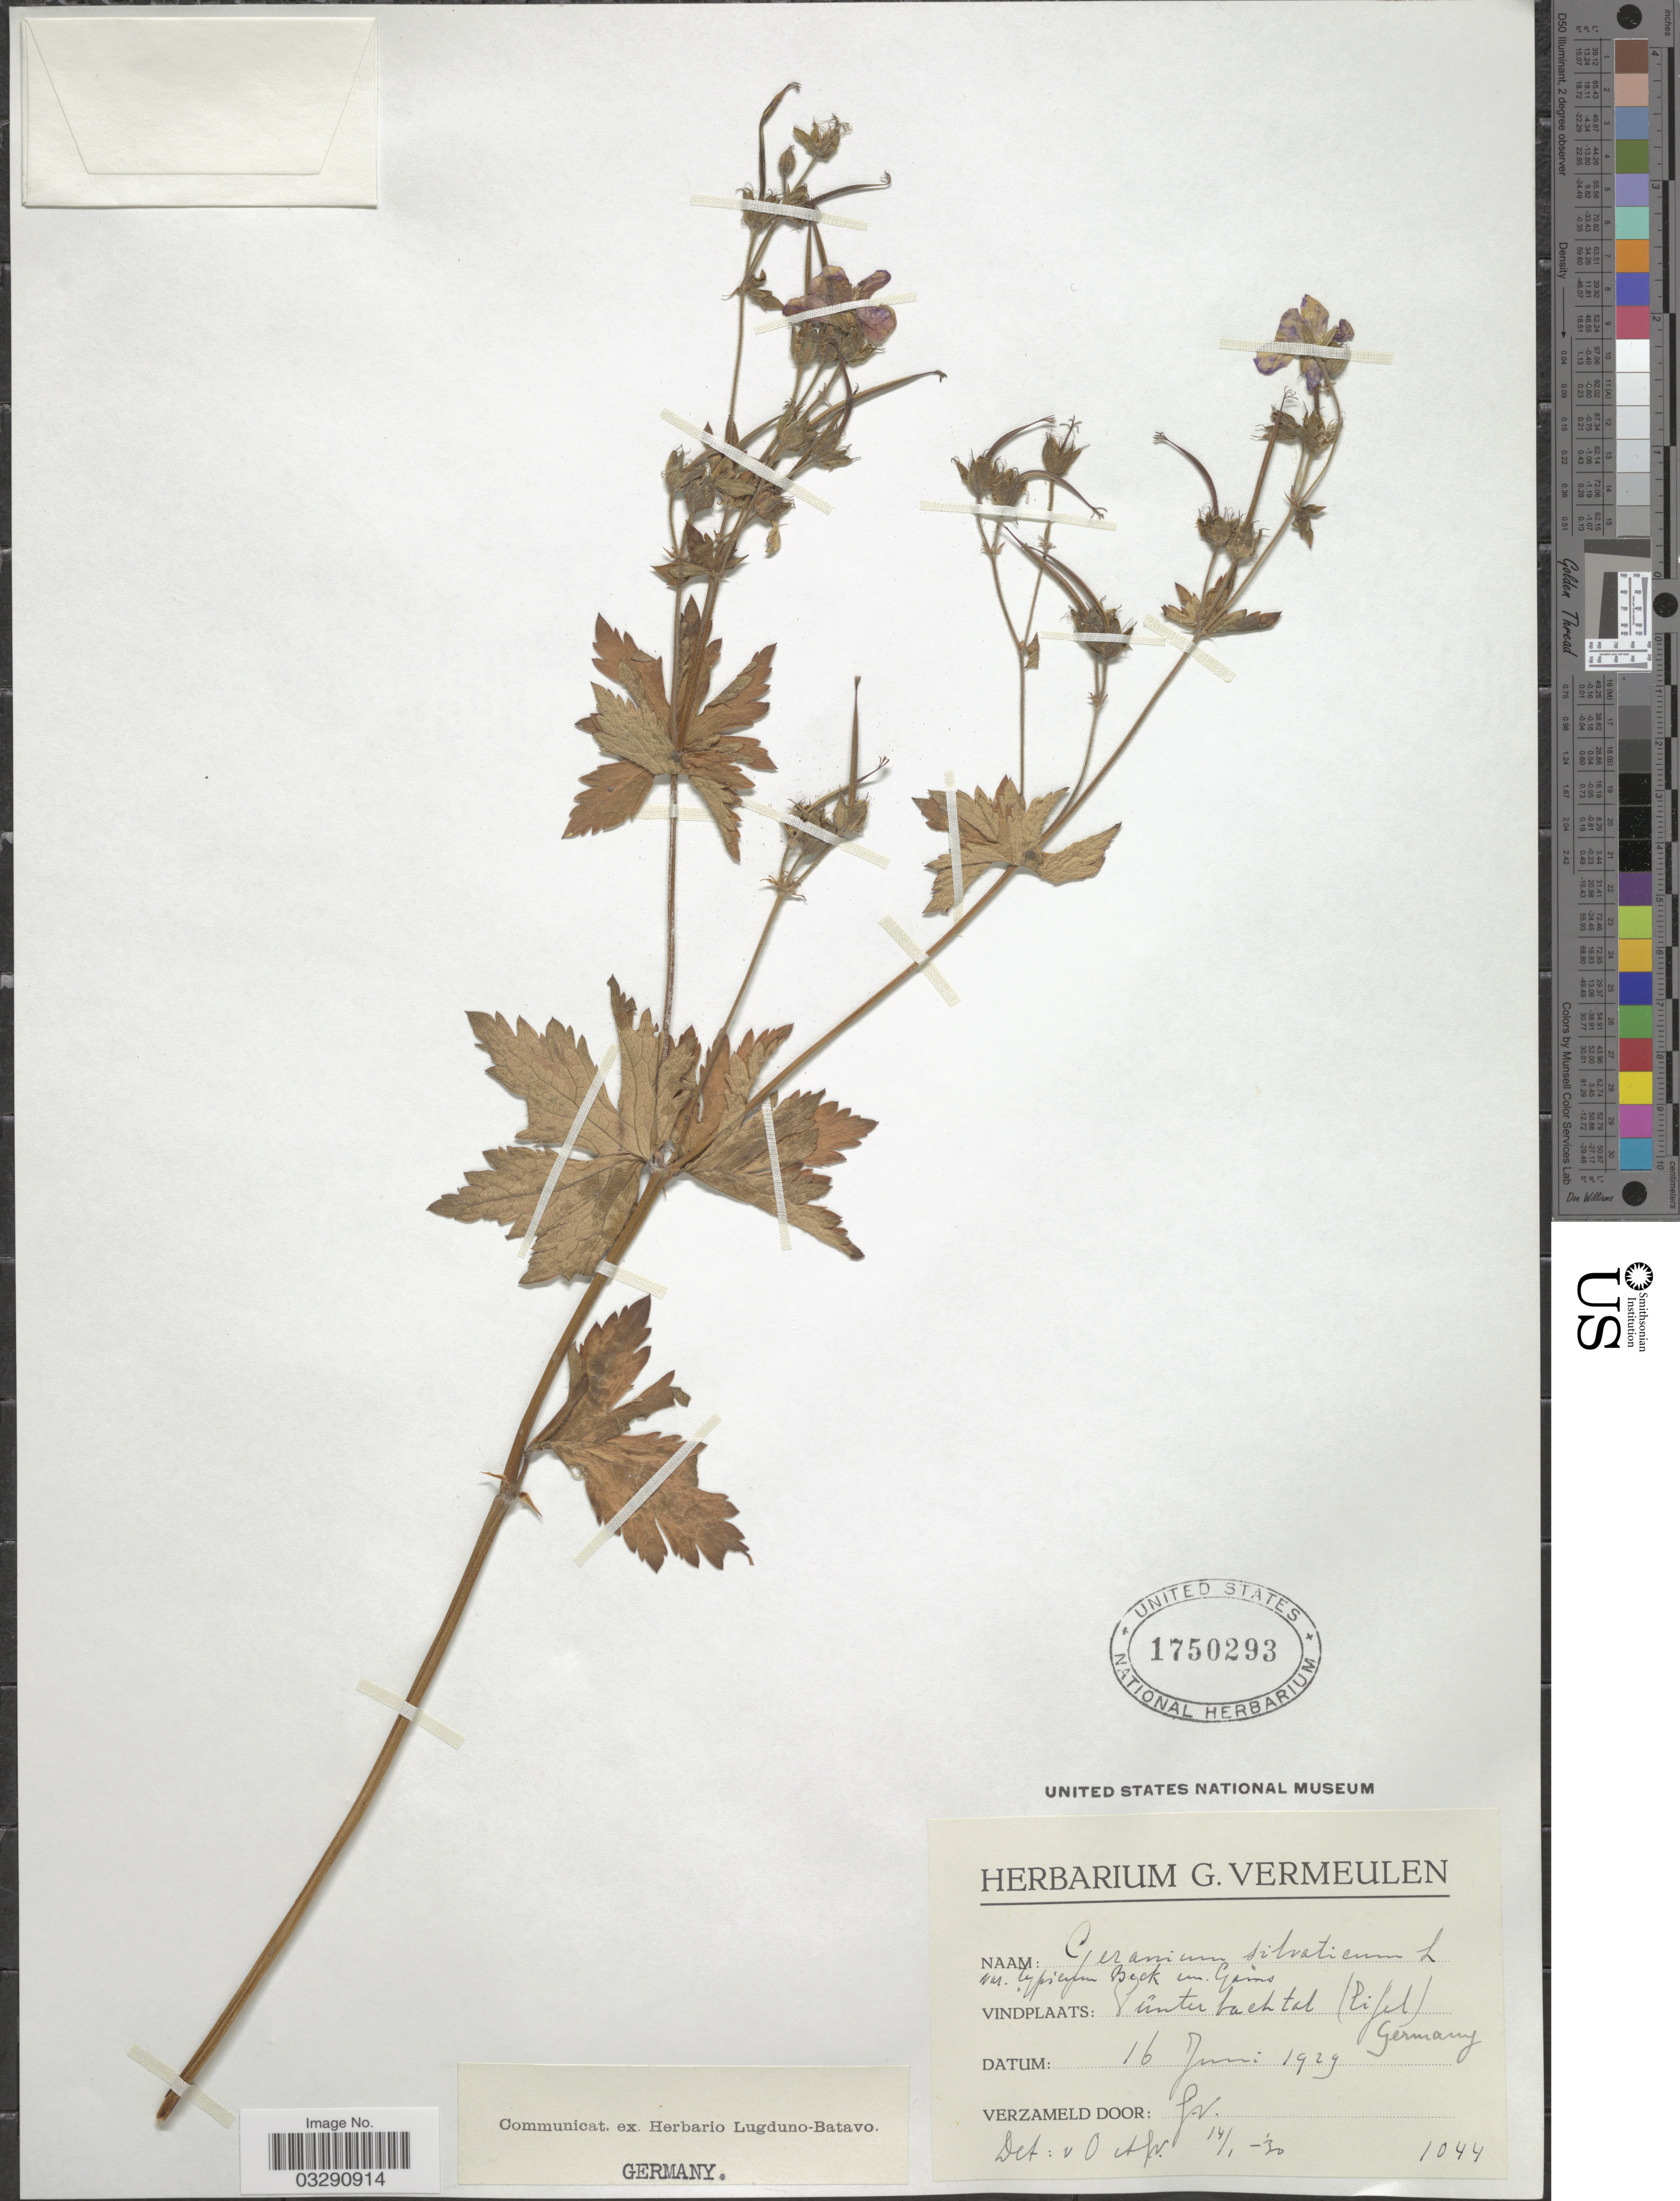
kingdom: Plantae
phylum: Tracheophyta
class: Magnoliopsida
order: Geraniales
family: Geraniaceae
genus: Geranium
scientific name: Geranium silvaticum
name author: L.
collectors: G. Vermeulen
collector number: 1044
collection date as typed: Transcribed d/m/y: 14/1/30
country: Germany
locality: Günterbachtal [interpreted] (Eifel [interpreted]).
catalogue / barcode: US 1750293